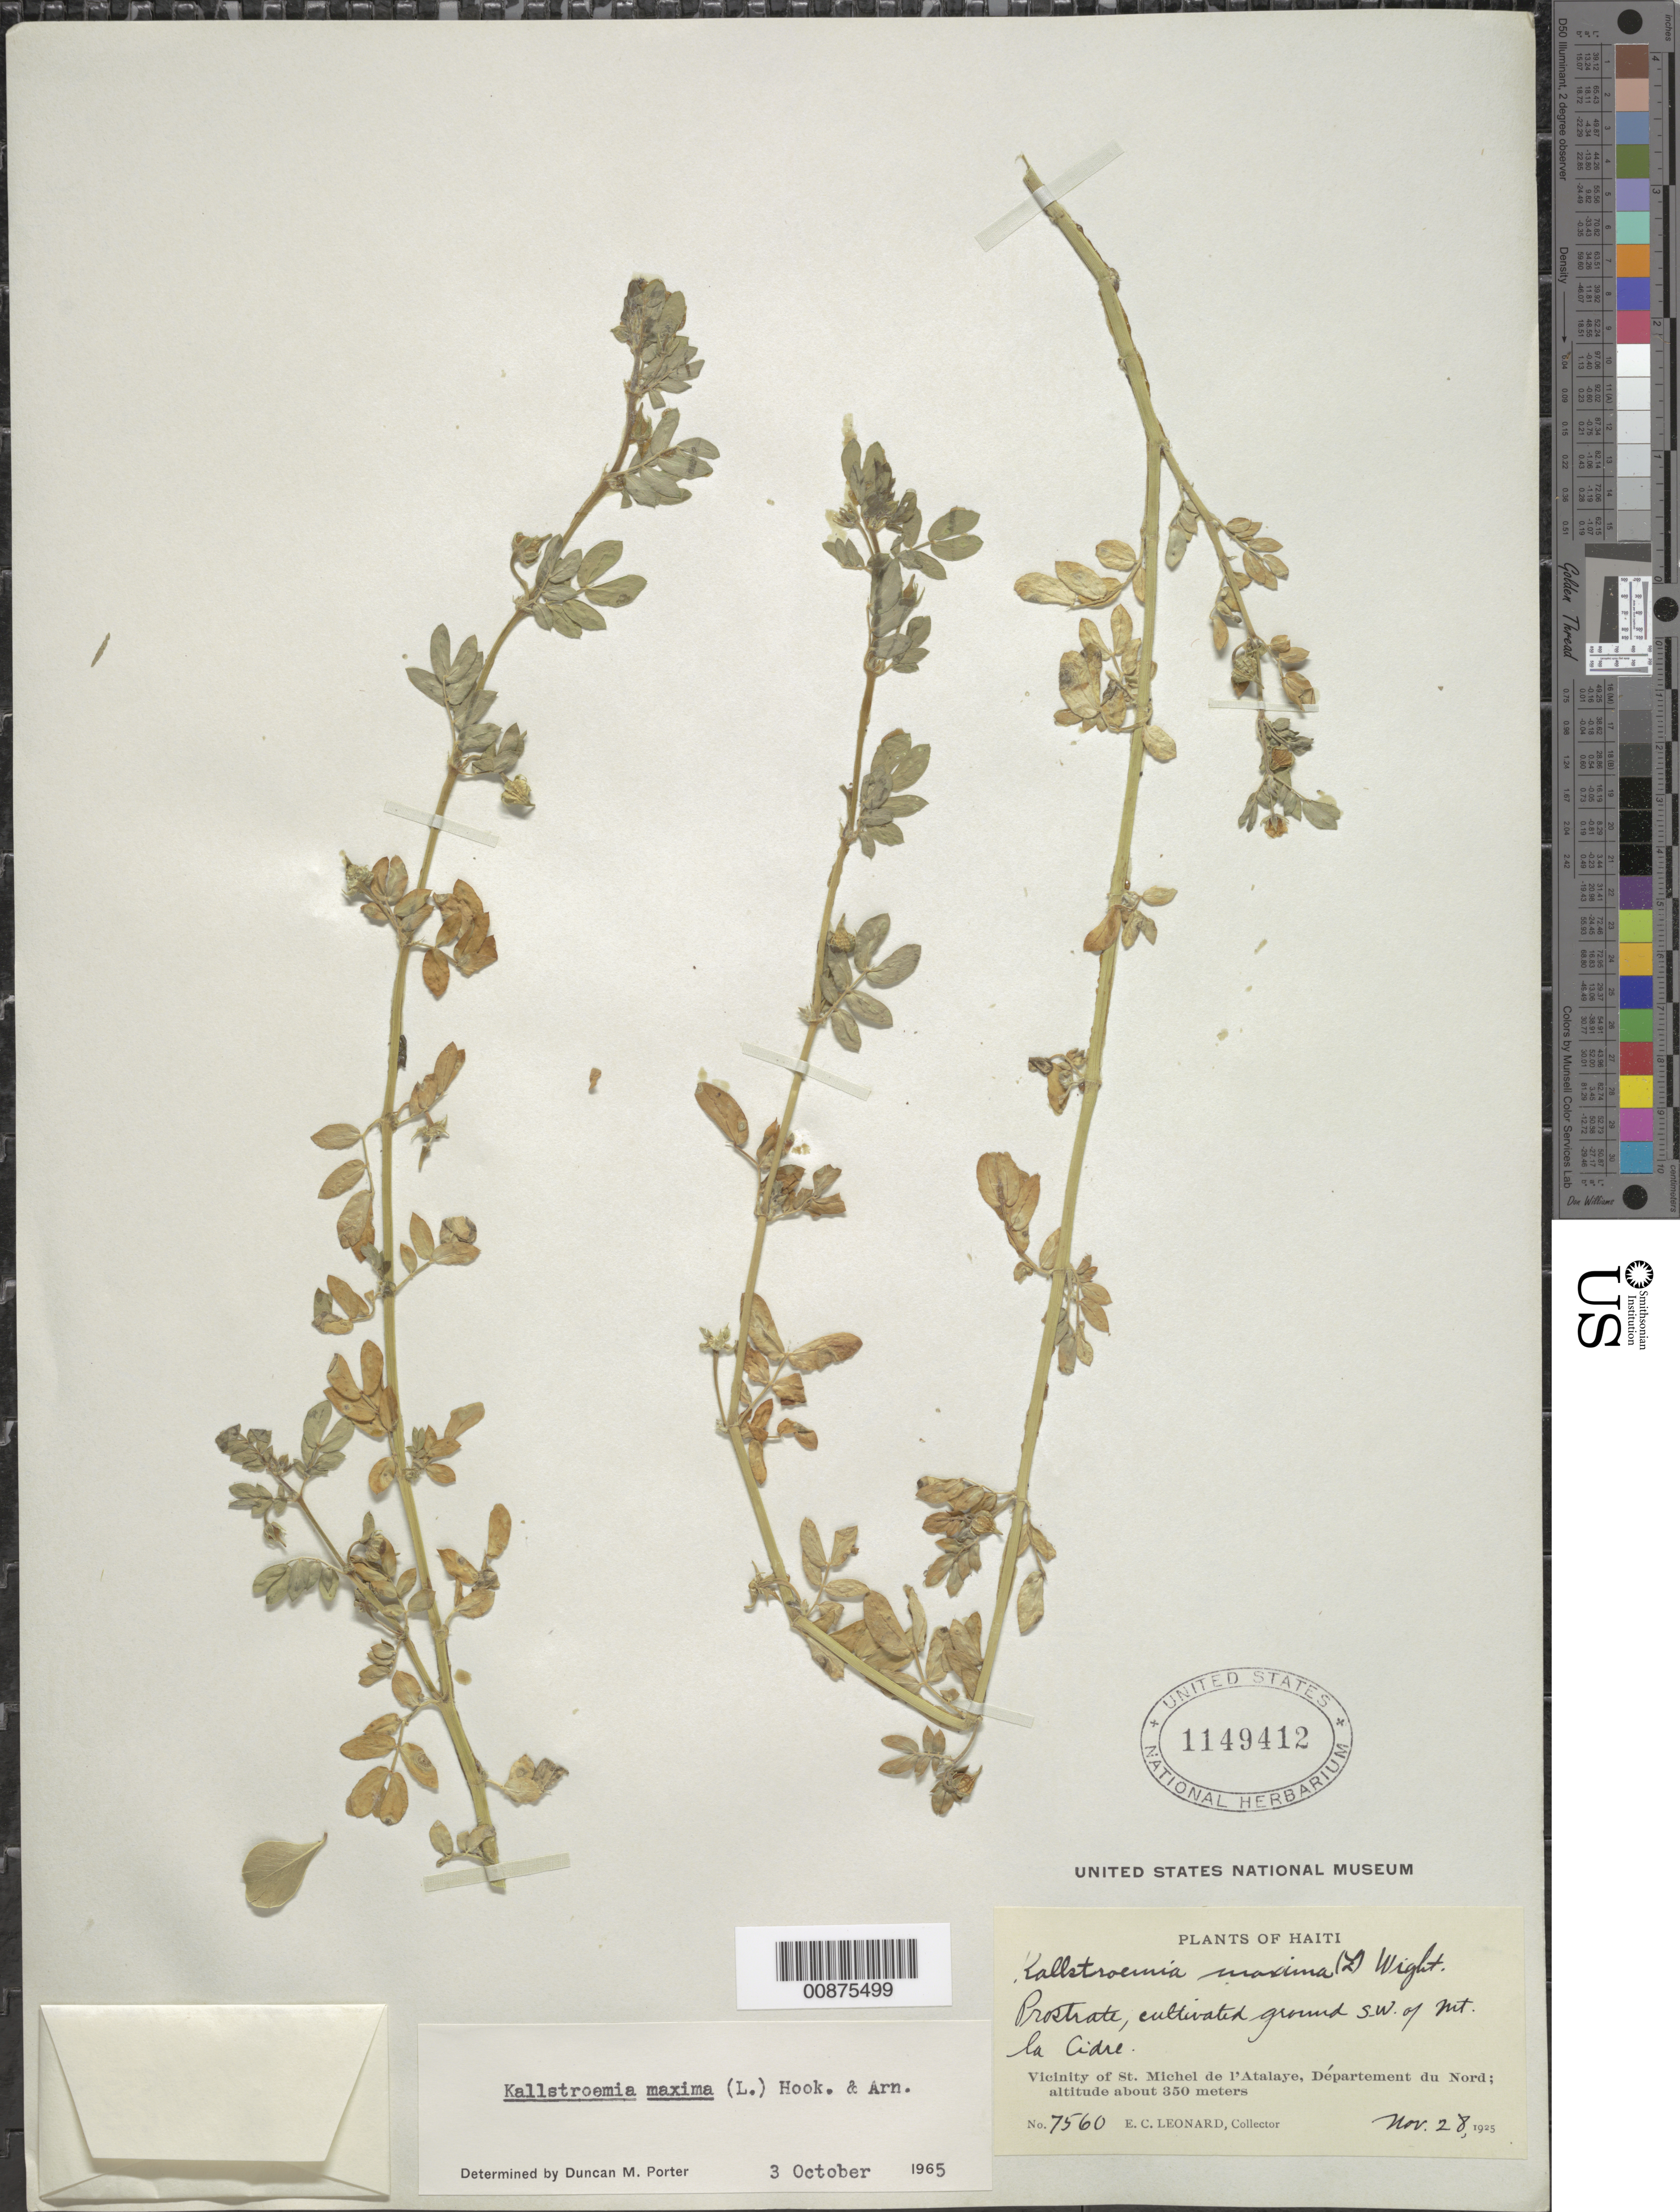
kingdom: Plantae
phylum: Tracheophyta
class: Magnoliopsida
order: Zygophyllales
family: Zygophyllaceae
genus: Kallstroemia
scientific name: Kallstroemia maxima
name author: (L.) Hook. & Arn.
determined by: Porter, D. M.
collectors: E. C. Leonard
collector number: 7560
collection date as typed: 28 Nov 1925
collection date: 1925-11-28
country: Haiti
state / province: Nord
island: Hispaniola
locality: Vicinity of St. Michel de l'Atalaye, SW of Mt. la Cidre.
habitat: Cultivated ground.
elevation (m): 350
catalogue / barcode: US 1149412